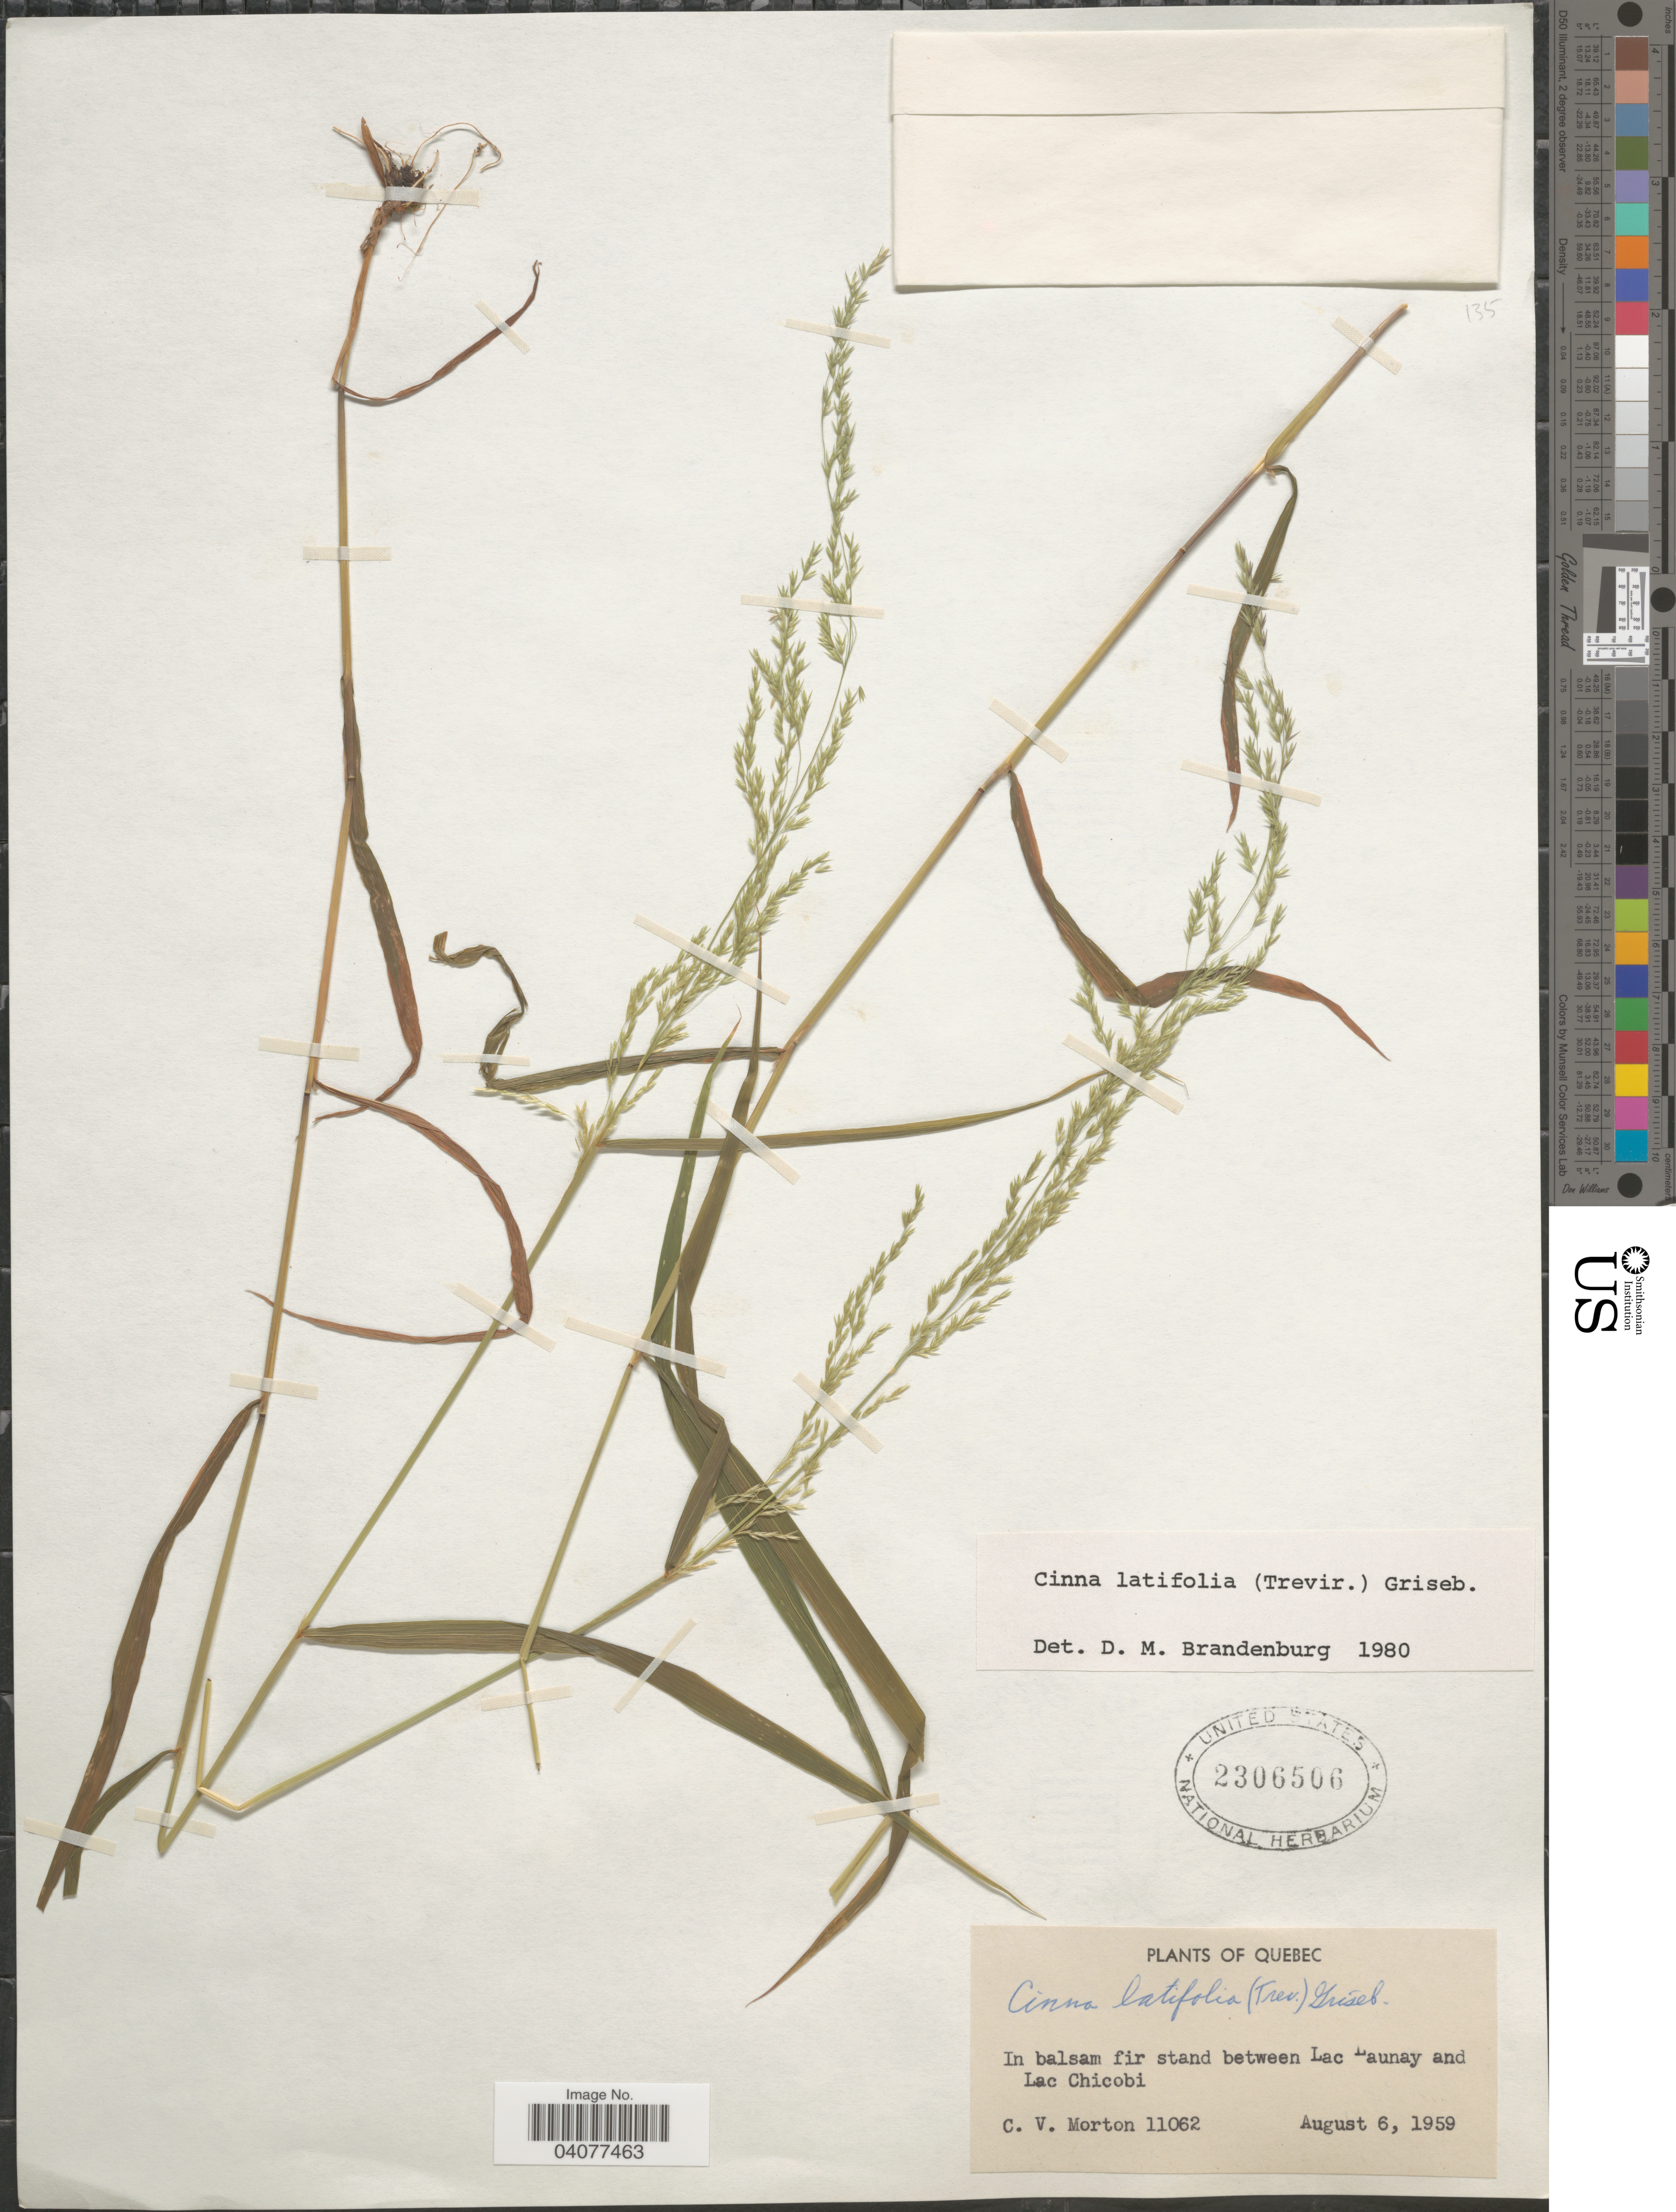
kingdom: Plantae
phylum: Tracheophyta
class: Liliopsida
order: Poales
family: Poaceae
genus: Cinna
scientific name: Cinna latifolia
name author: (Trevir. ex Goeppert) Griseb.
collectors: C. V. Morton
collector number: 11062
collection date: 1959-08-06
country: Canada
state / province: Quebec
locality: In balsam fir stand between Lac Launay and Lac Chicobi.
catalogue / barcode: US 2306506